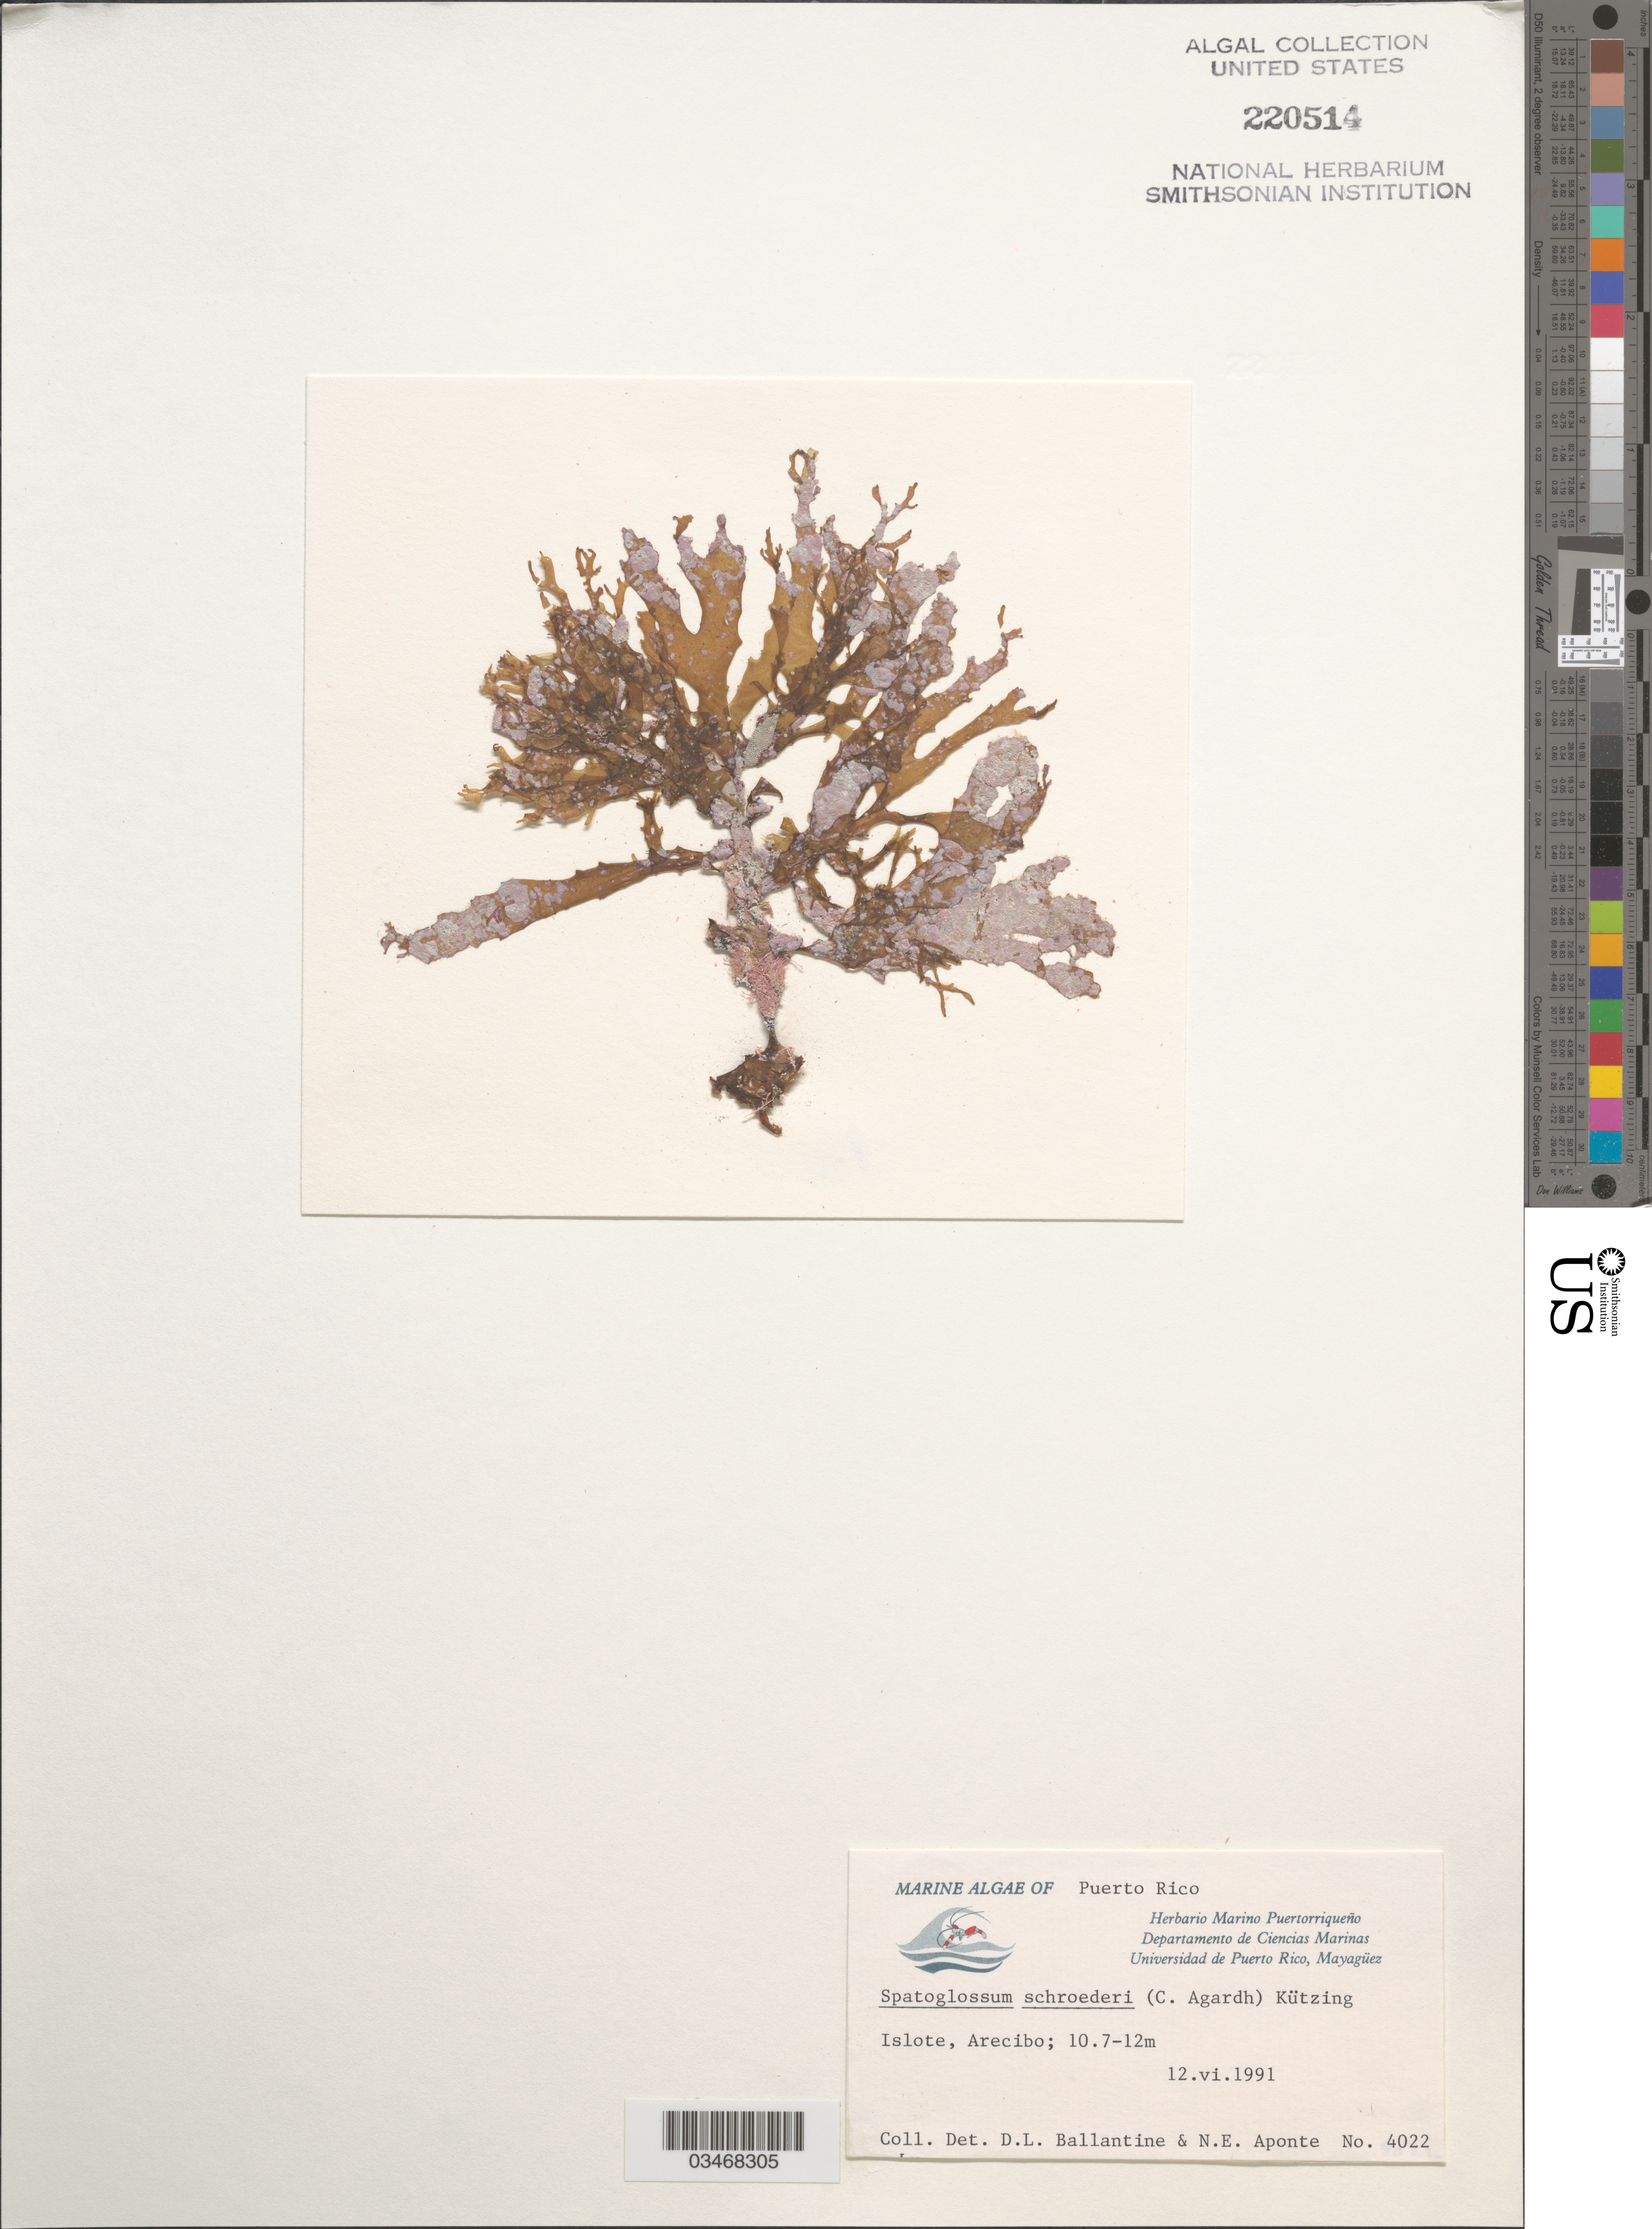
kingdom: Chromista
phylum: Ochrophyta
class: Phaeophyceae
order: Dictyotales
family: Dictyotaceae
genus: Spatoglossum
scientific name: Spatoglossum schroederi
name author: (C. Agardh) Kütz.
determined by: Ballantine, D. L.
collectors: D.L. Ballantine & N. E. Aponte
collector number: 4022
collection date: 1991-06-12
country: Puerto Rico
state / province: Arecibo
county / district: Islote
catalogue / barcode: US 220514